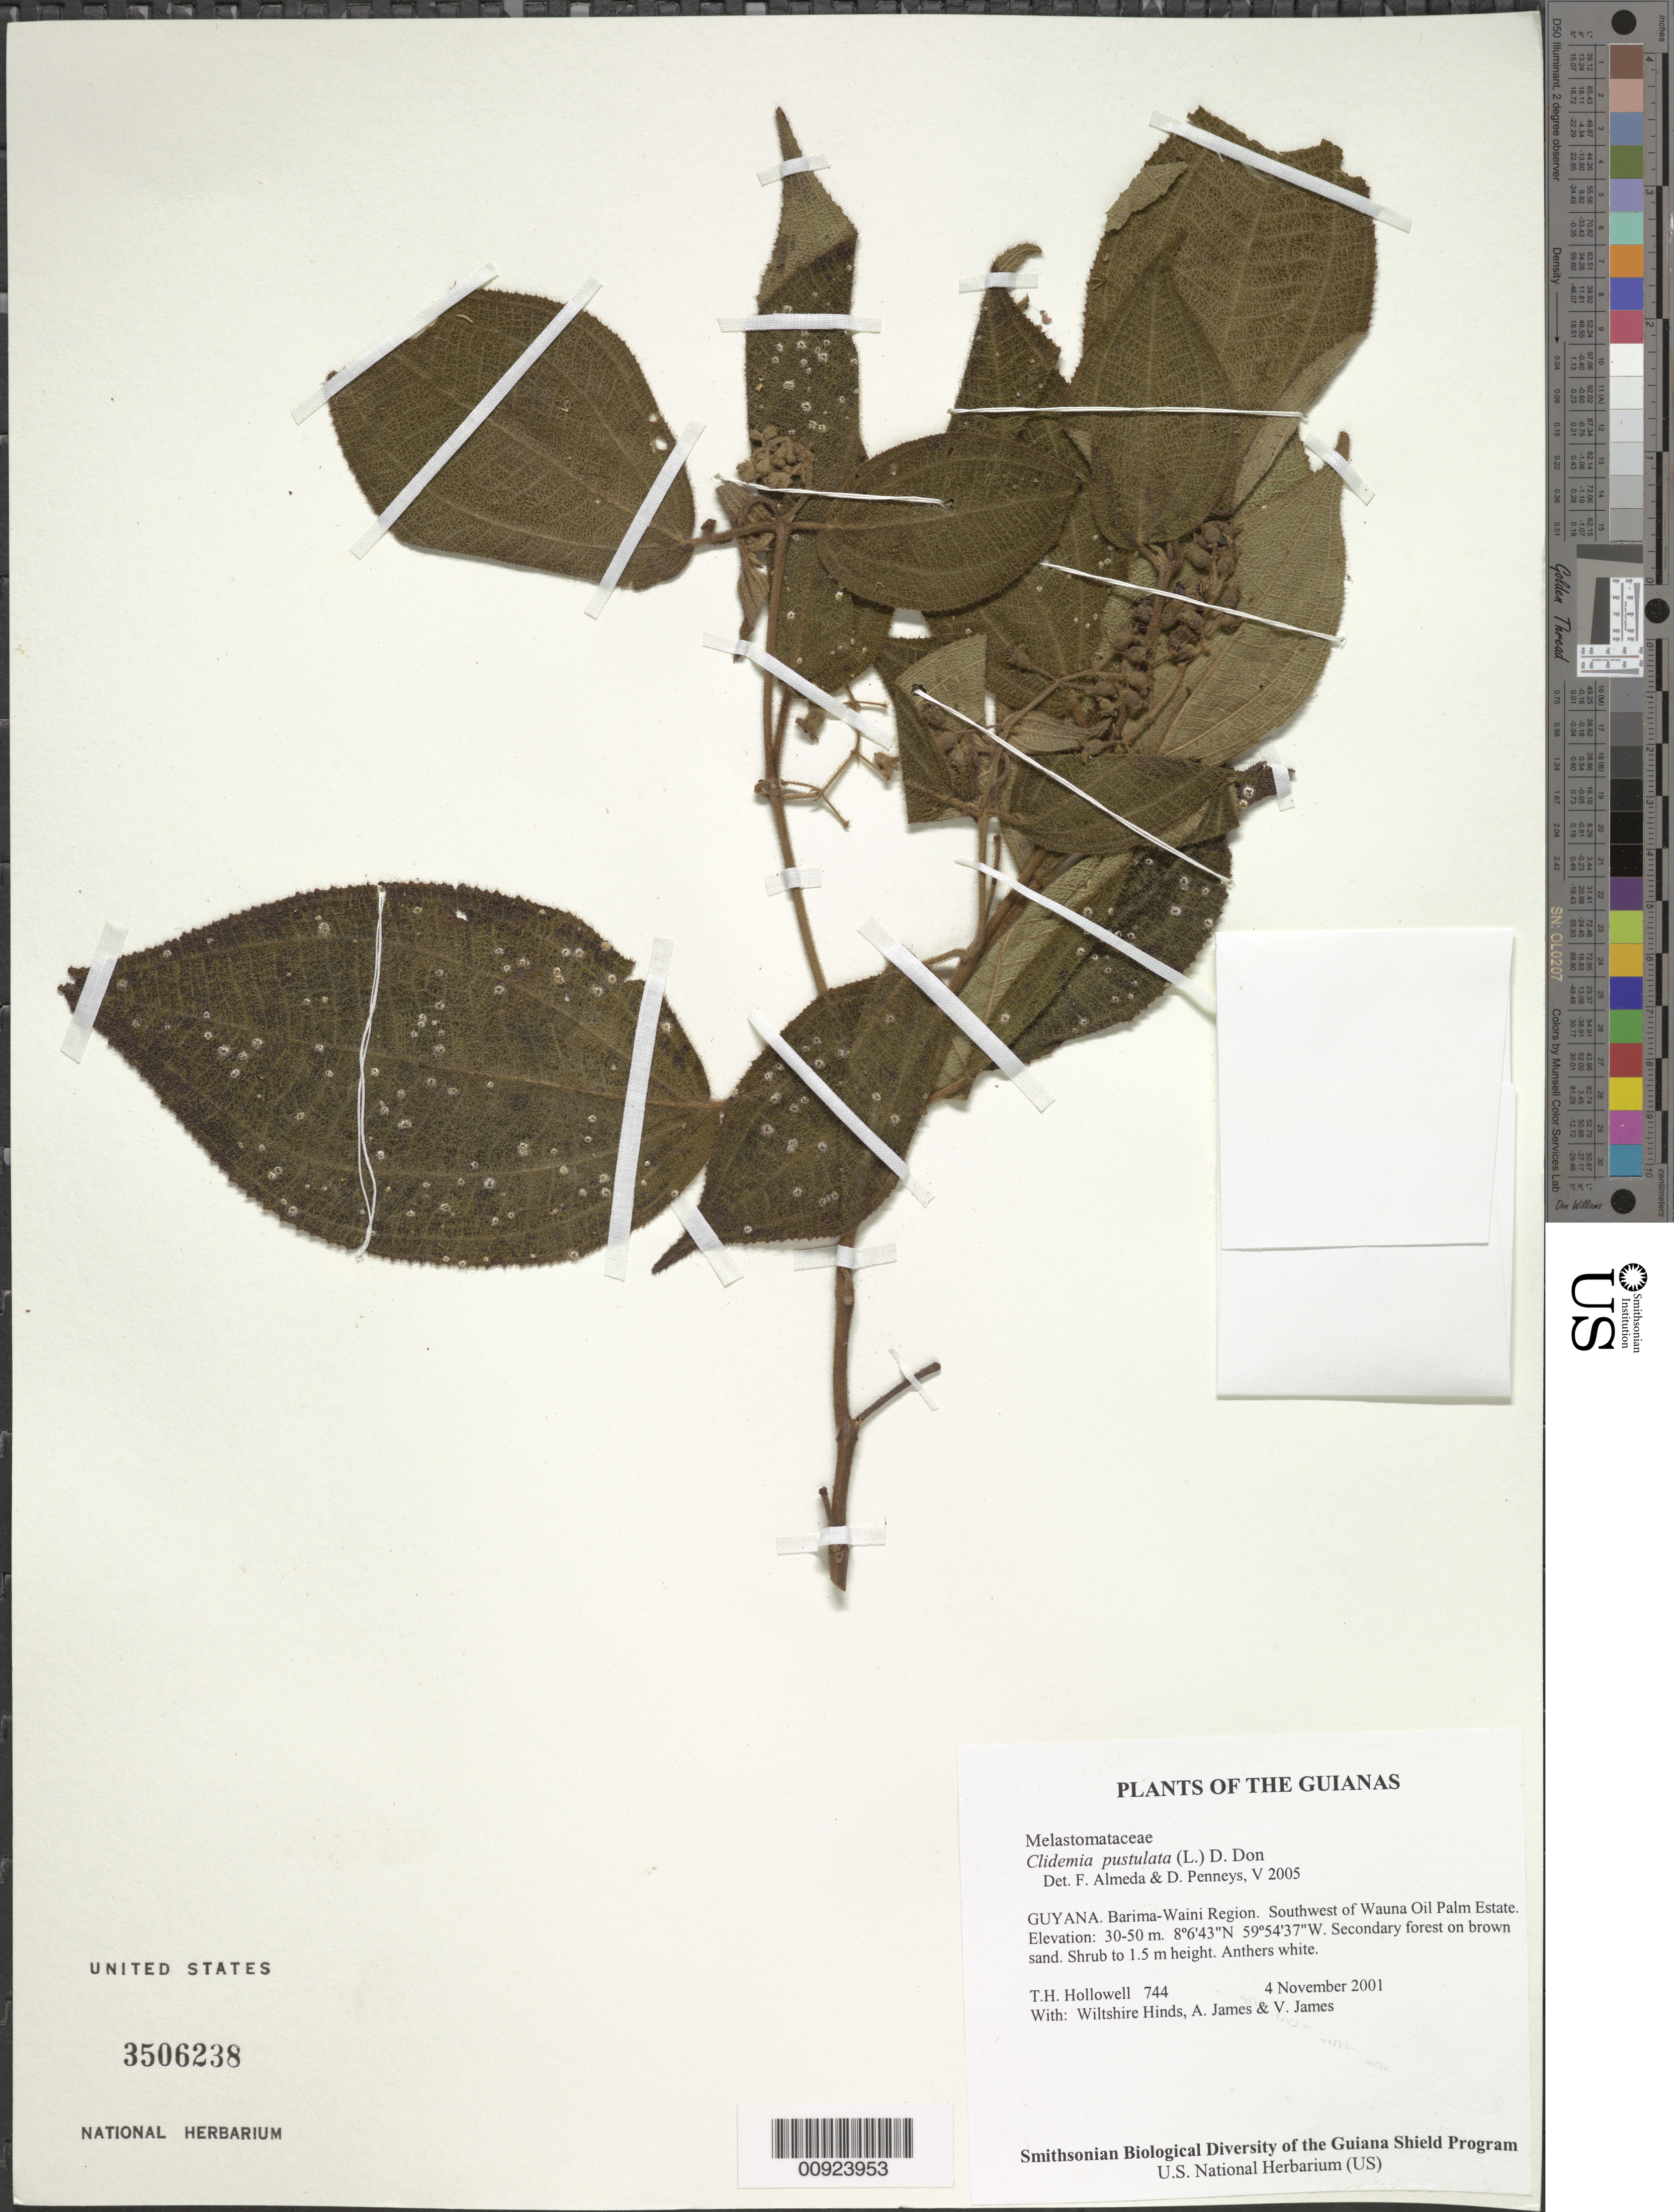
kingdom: Plantae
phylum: Tracheophyta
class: Magnoliopsida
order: Myrtales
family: Melastomataceae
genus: Clidemia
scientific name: Clidemia pustulata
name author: DC.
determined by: Almeda, F.; Penneys, D. S.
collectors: T. Hollowell, W. Hinds, A. James & V. James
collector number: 744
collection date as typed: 4 November 2001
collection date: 2001-11-04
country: Guyana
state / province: Barima-Waini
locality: Southwest of Wauna Oil Palm Estate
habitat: Secondary forest on brown sand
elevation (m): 30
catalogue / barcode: US 3506238